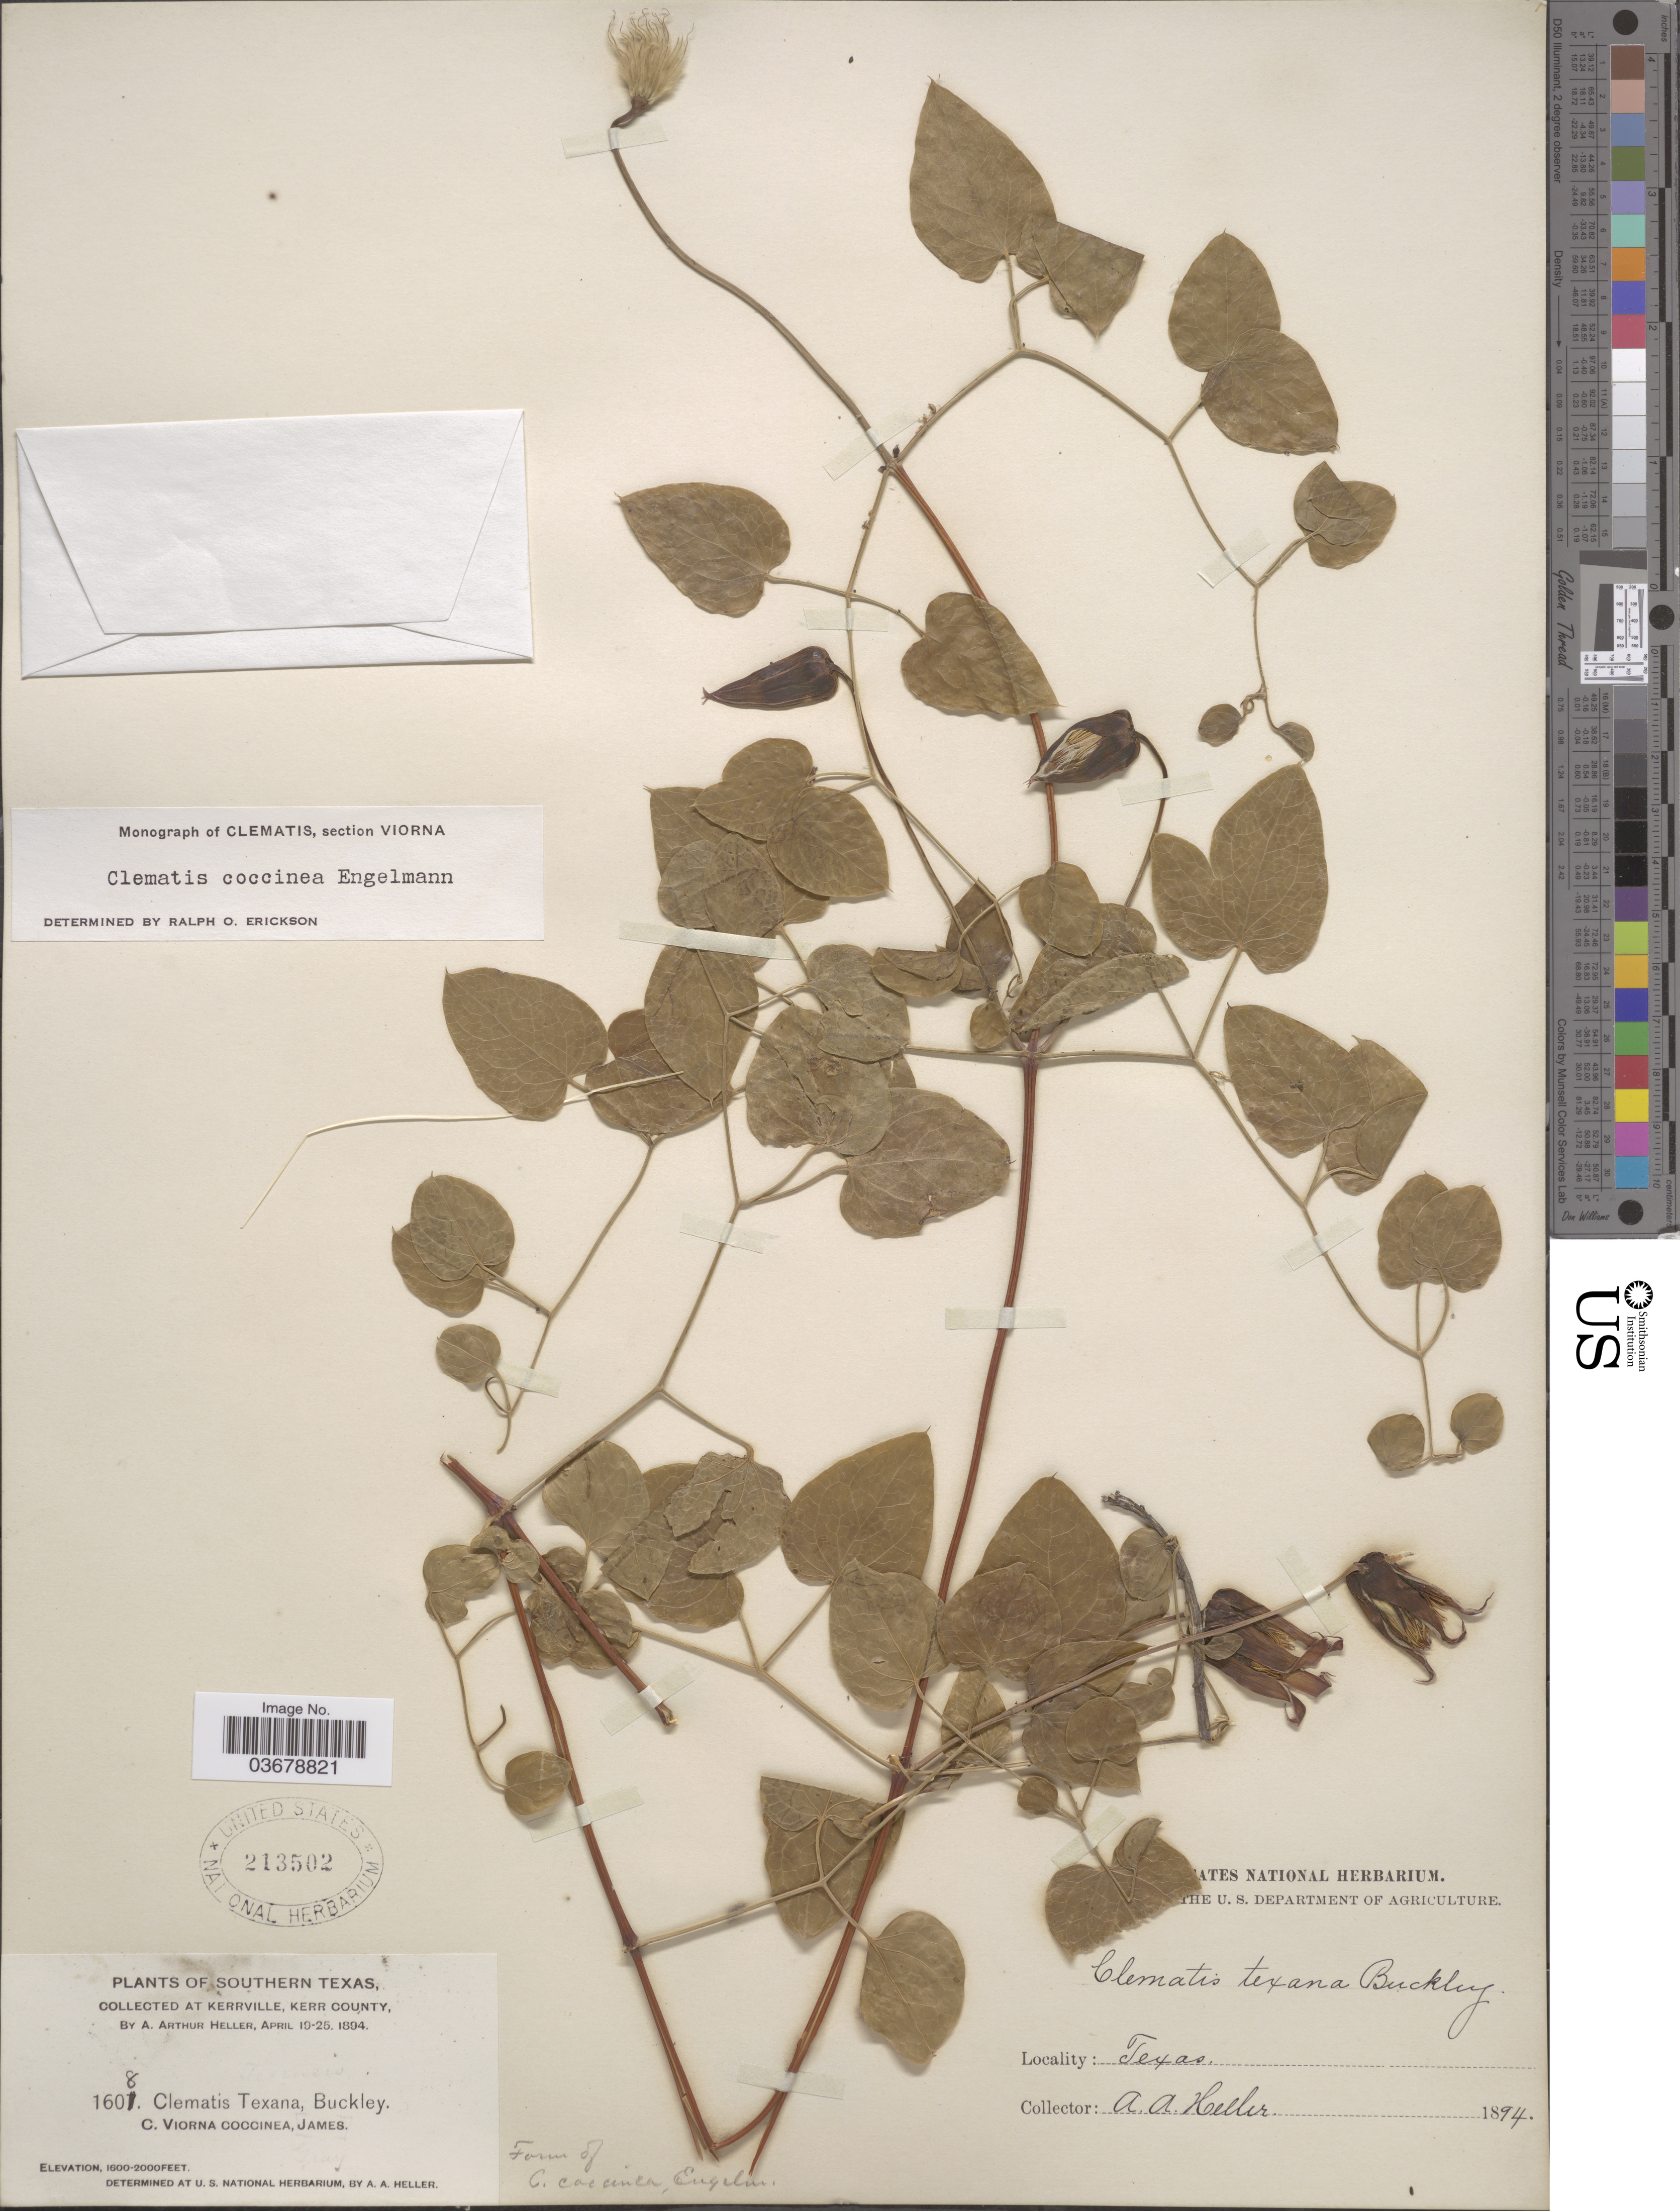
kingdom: Plantae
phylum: Tracheophyta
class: Magnoliopsida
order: Ranunculales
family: Ranunculaceae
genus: Clematis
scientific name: Clematis texensis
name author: Buckley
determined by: Strong, M. T., (US), Smithsonian Institution - National Museum of Natural History (UNITED STATES)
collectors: A. A. Heller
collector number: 1608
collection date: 1894-04-19/1894-04-25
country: United States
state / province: Texas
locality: Southern Texas. At Kerrville, Kerr County.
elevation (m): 488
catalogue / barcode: US 213502